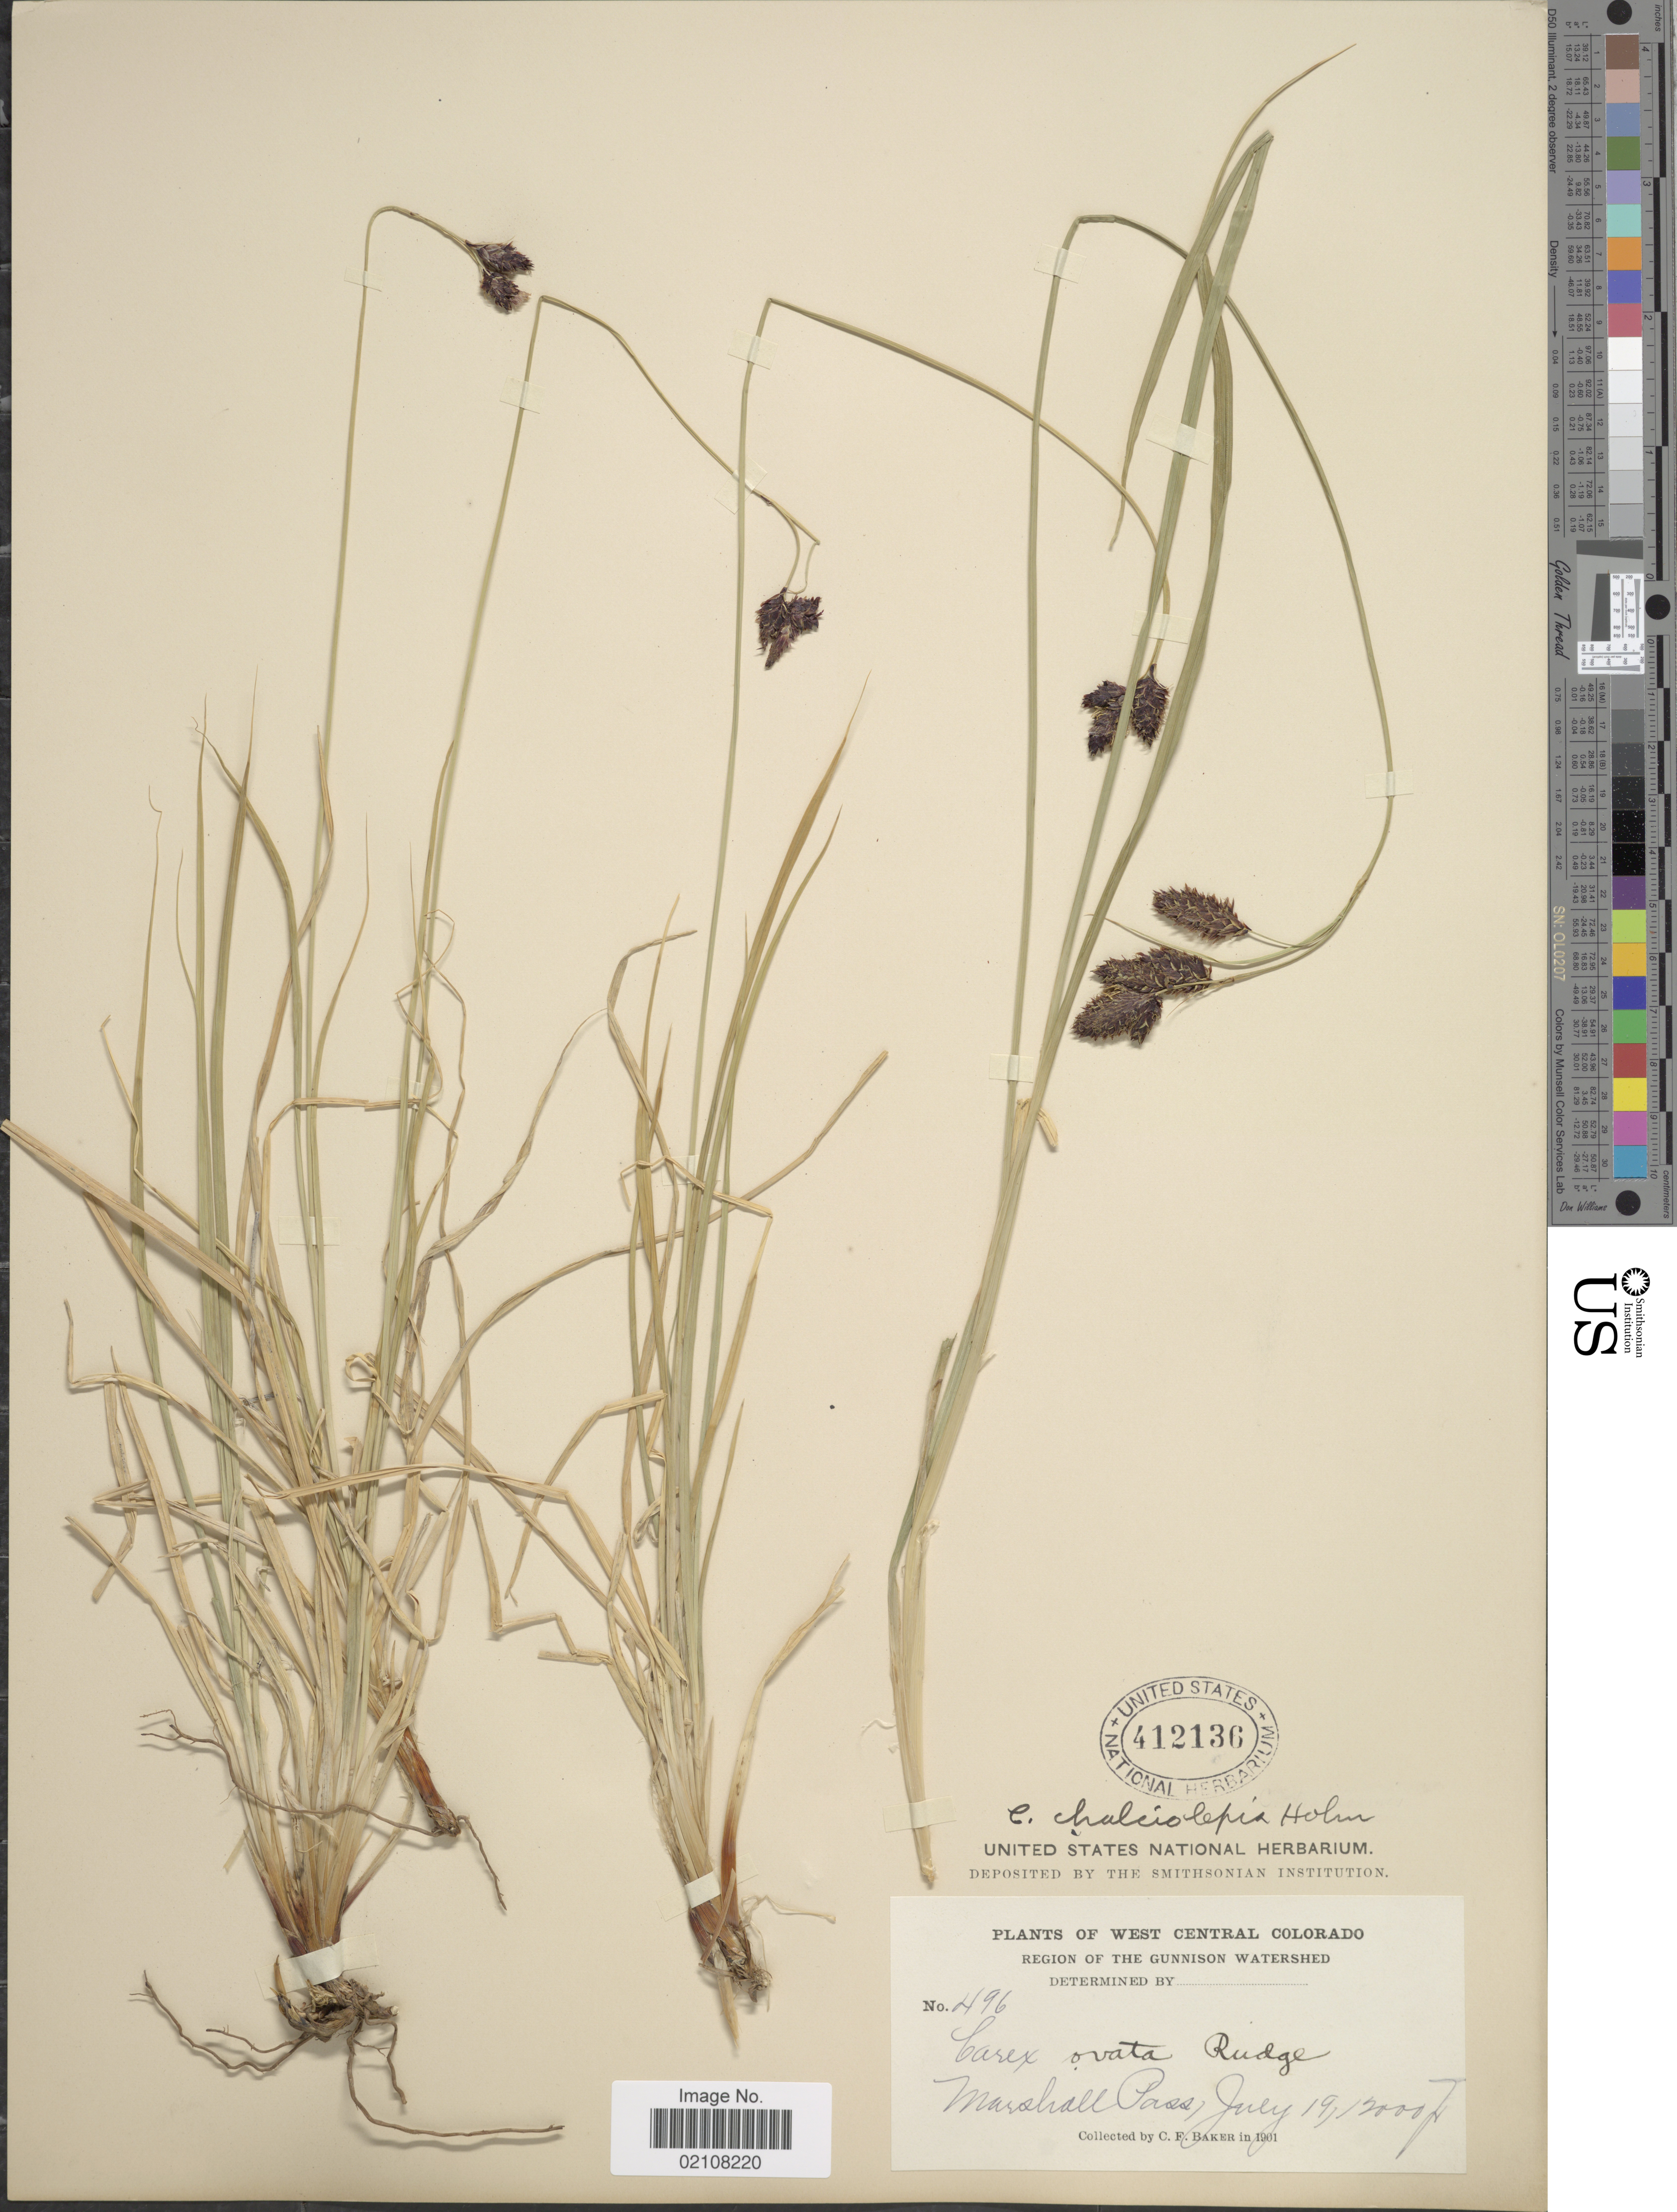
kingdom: Plantae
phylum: Tracheophyta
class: Liliopsida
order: Poales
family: Cyperaceae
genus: Carex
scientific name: Carex chalciolepis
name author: Holm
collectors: C. F. Baker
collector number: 496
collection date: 1901-07-19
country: United States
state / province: Colorado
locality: West Central Colorado, Region of the Gunnison Watershed, Marshall Pass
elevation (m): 3658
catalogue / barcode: US 412136